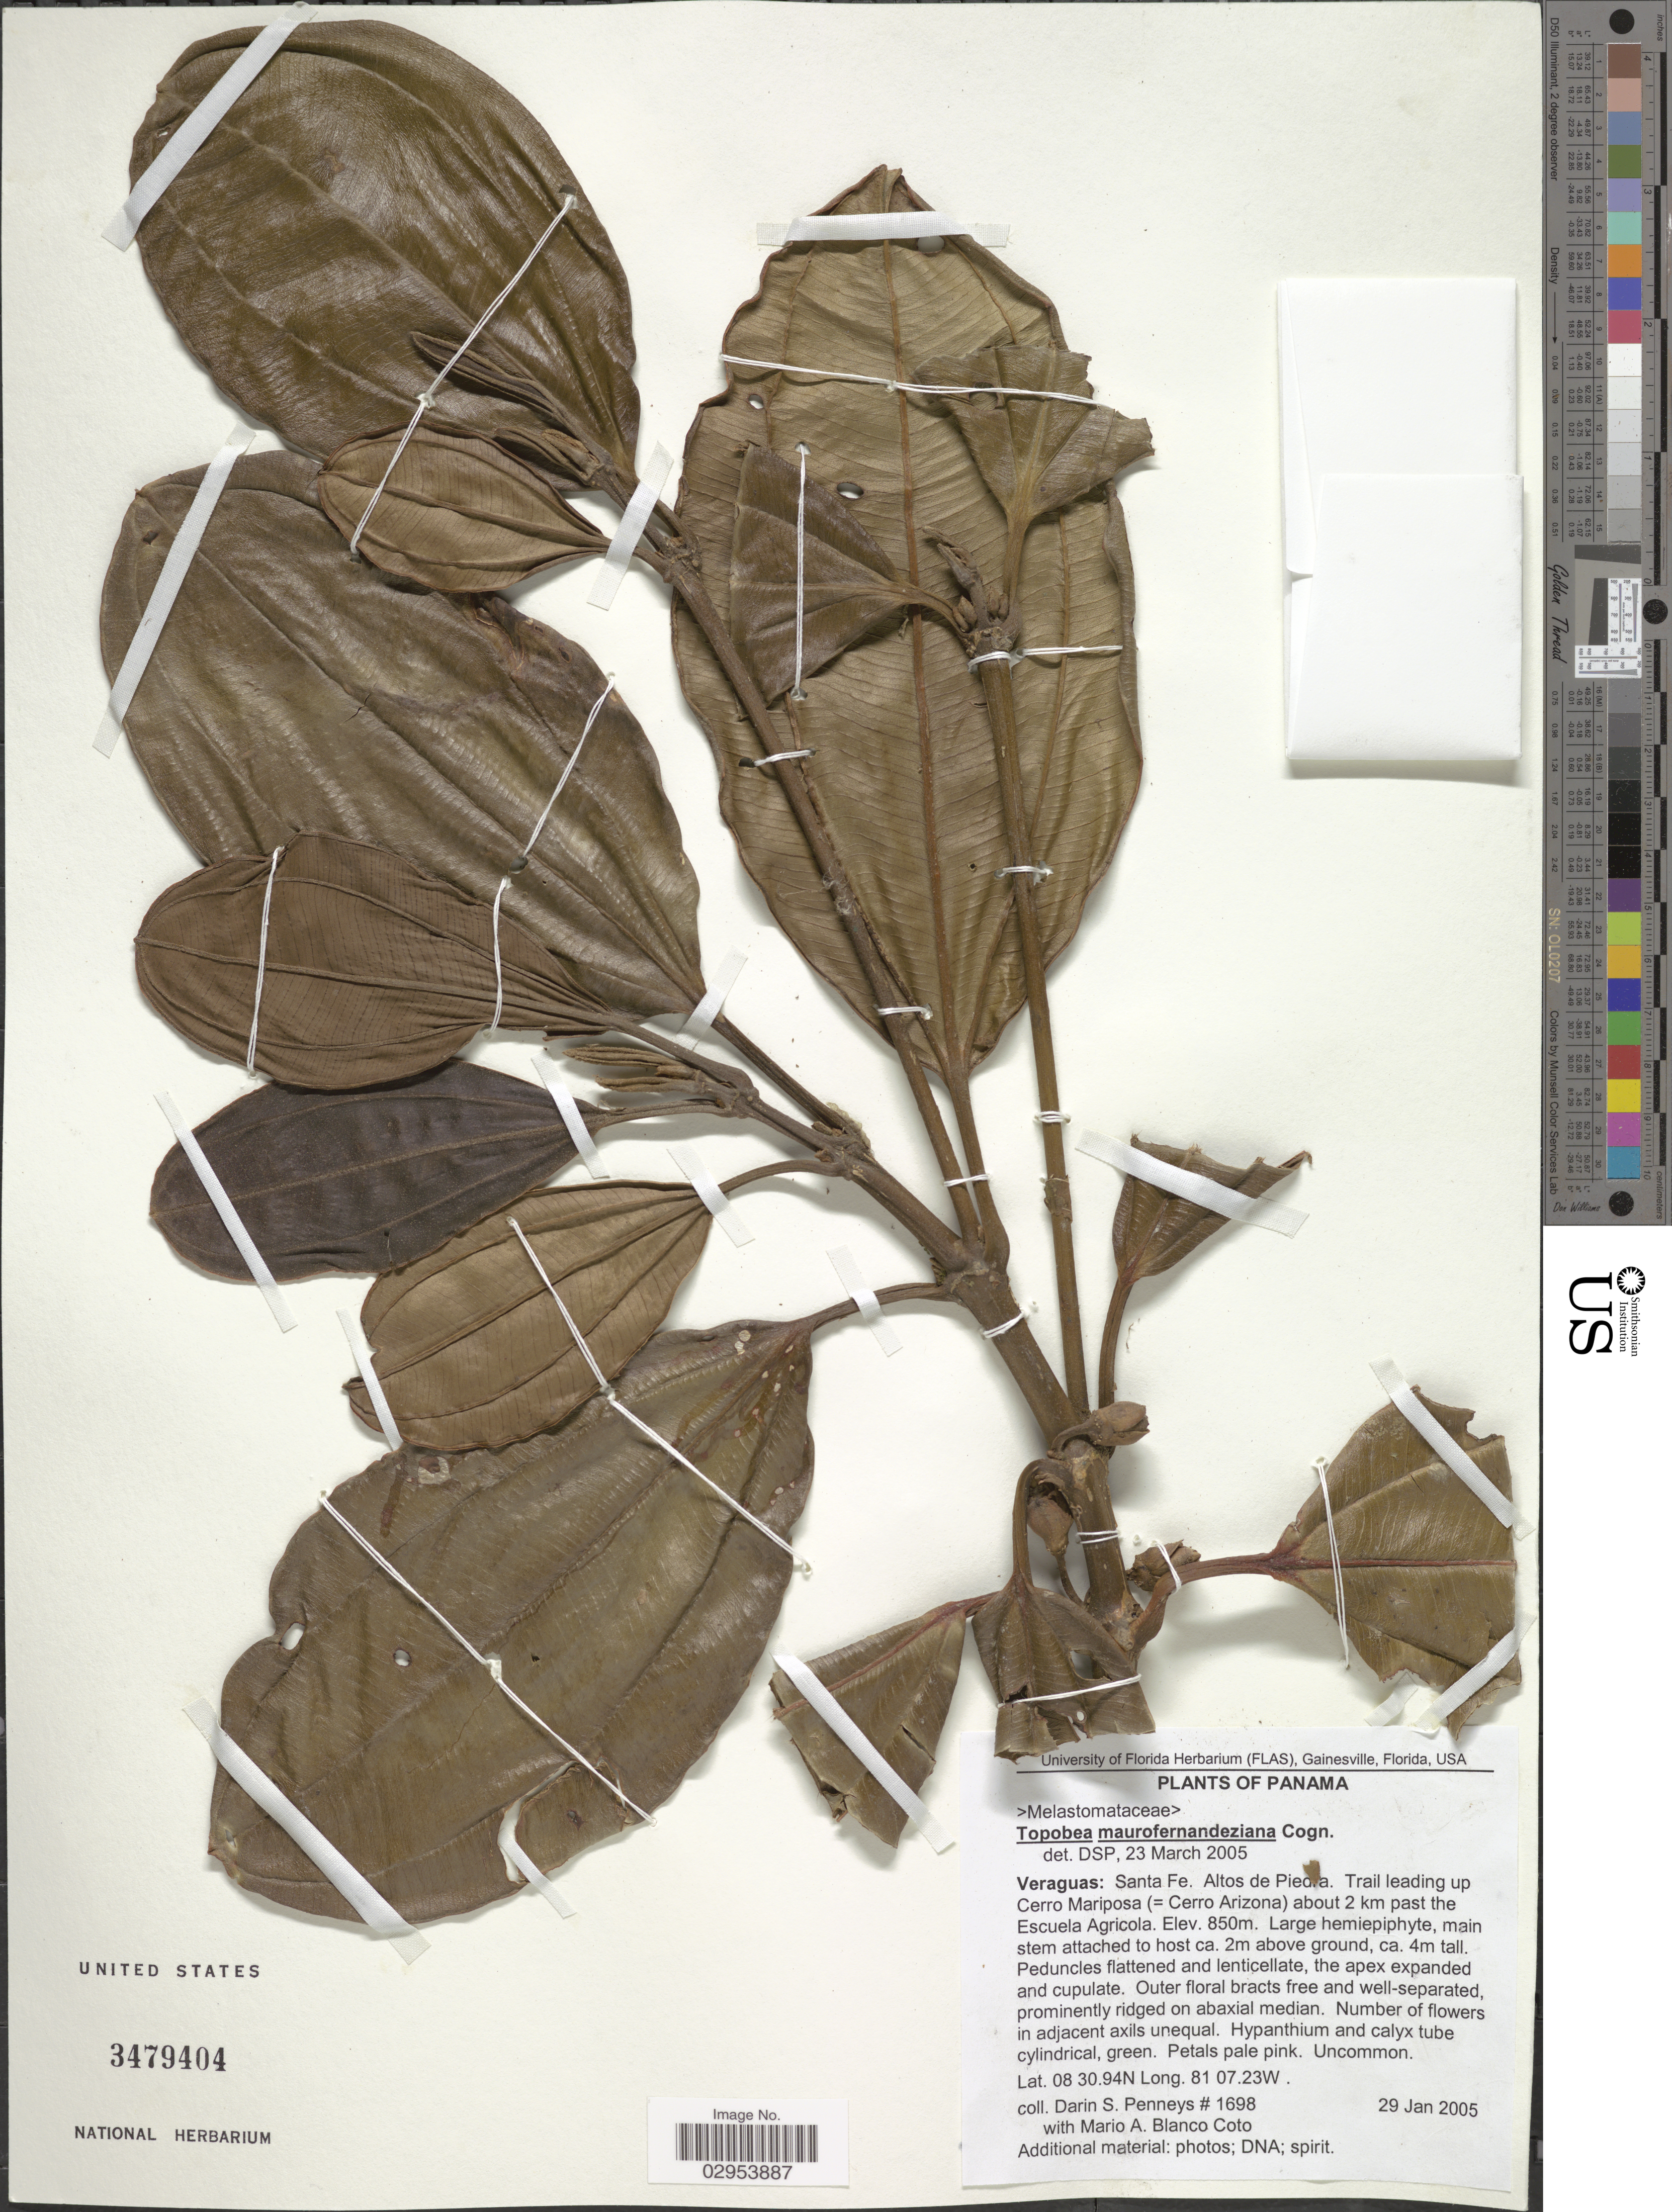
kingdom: Plantae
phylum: Tracheophyta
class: Magnoliopsida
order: Myrtales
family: Melastomataceae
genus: Topobea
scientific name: Topobea maurofernandeziana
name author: Cogn.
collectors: D. S. Penneys & M. A. Blanco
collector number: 1698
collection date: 2005-01-29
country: Panama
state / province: Veraguas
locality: Santa Fe. Altos de Piedra. Trail leading up Cerro Mariposa (=Cerro Arizona) about 2 km past the Escuela Agricola.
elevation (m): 850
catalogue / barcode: US 3479404